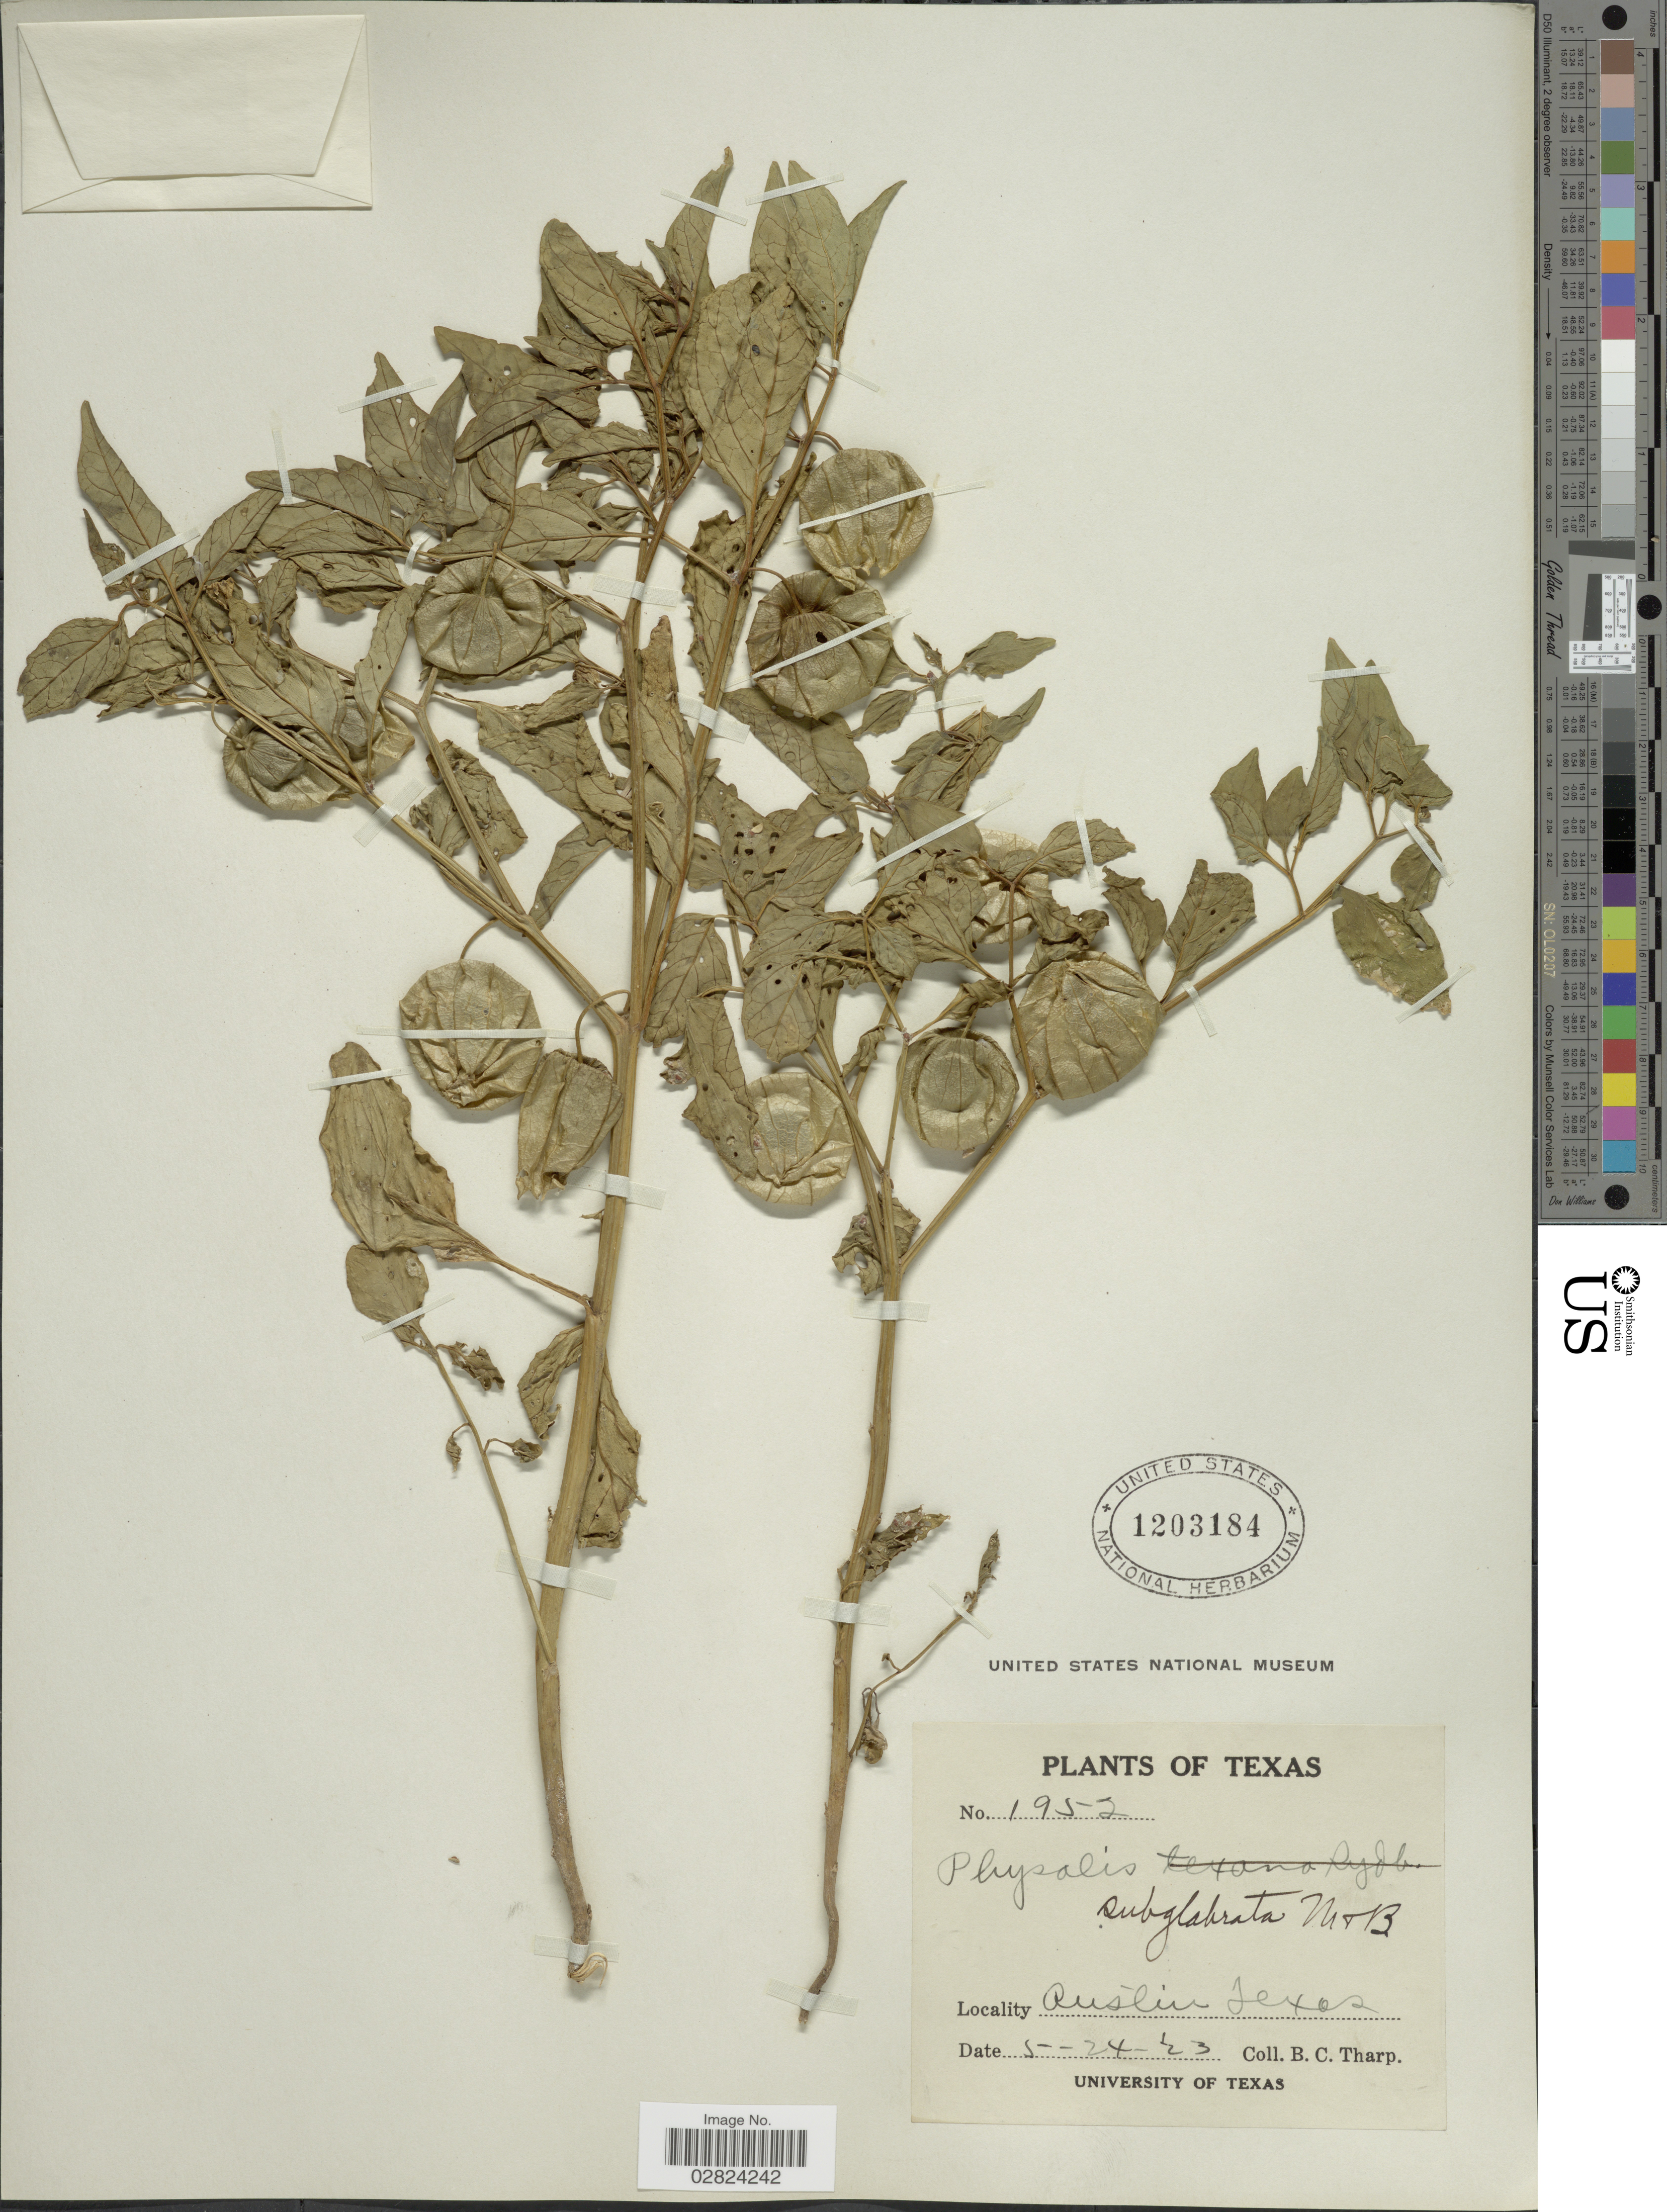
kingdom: Plantae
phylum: Tracheophyta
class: Magnoliopsida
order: Solanales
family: Solanaceae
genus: Physalis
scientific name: Physalis subglabrata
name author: Mack. & Bush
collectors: B. C. Tharp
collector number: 1952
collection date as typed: Transcribed d/m/y: 24/5/23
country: United States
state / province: Texas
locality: Austin.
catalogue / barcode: US 1203184